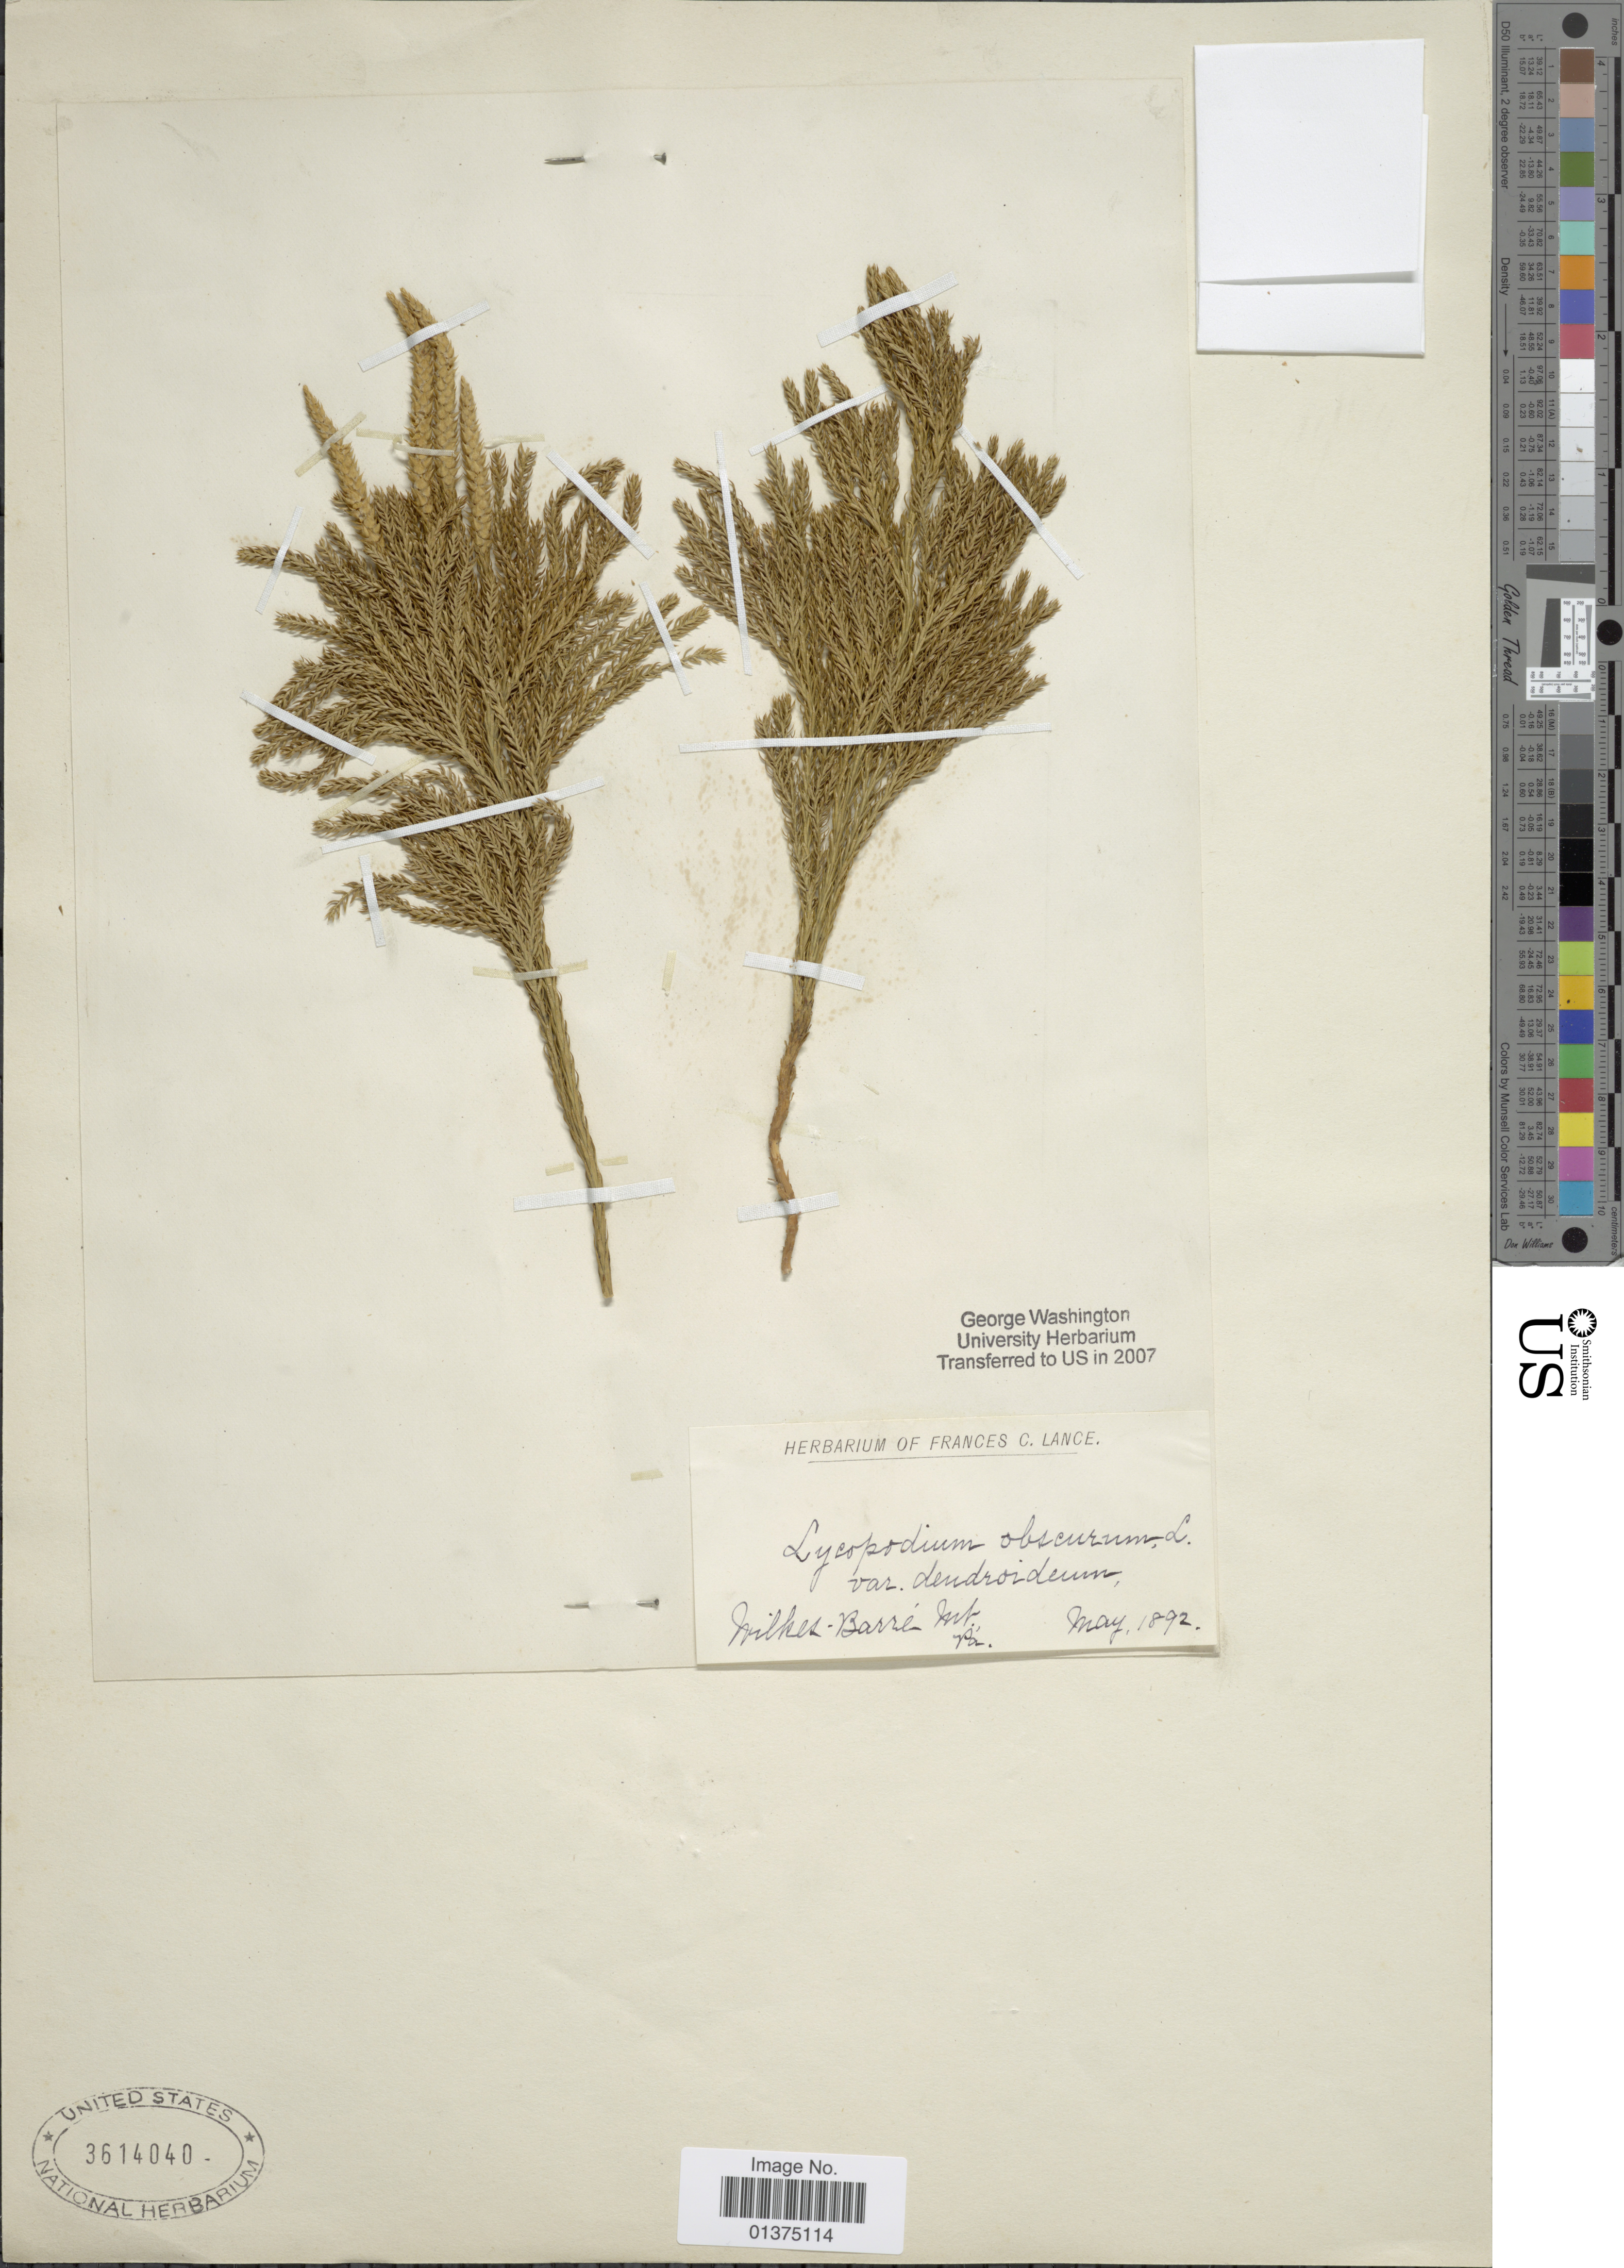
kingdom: Plantae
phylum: Tracheophyta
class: Lycopodiopsida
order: Lycopodiales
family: Lycopodiaceae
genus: Dendrolycopodium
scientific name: Dendrolycopodium dendroideum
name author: (Michx.) A. Haines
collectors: F. Lance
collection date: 1892-05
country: United States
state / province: Pennsylvania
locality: Wilkes-Barre Mt.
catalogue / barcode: US 3614040